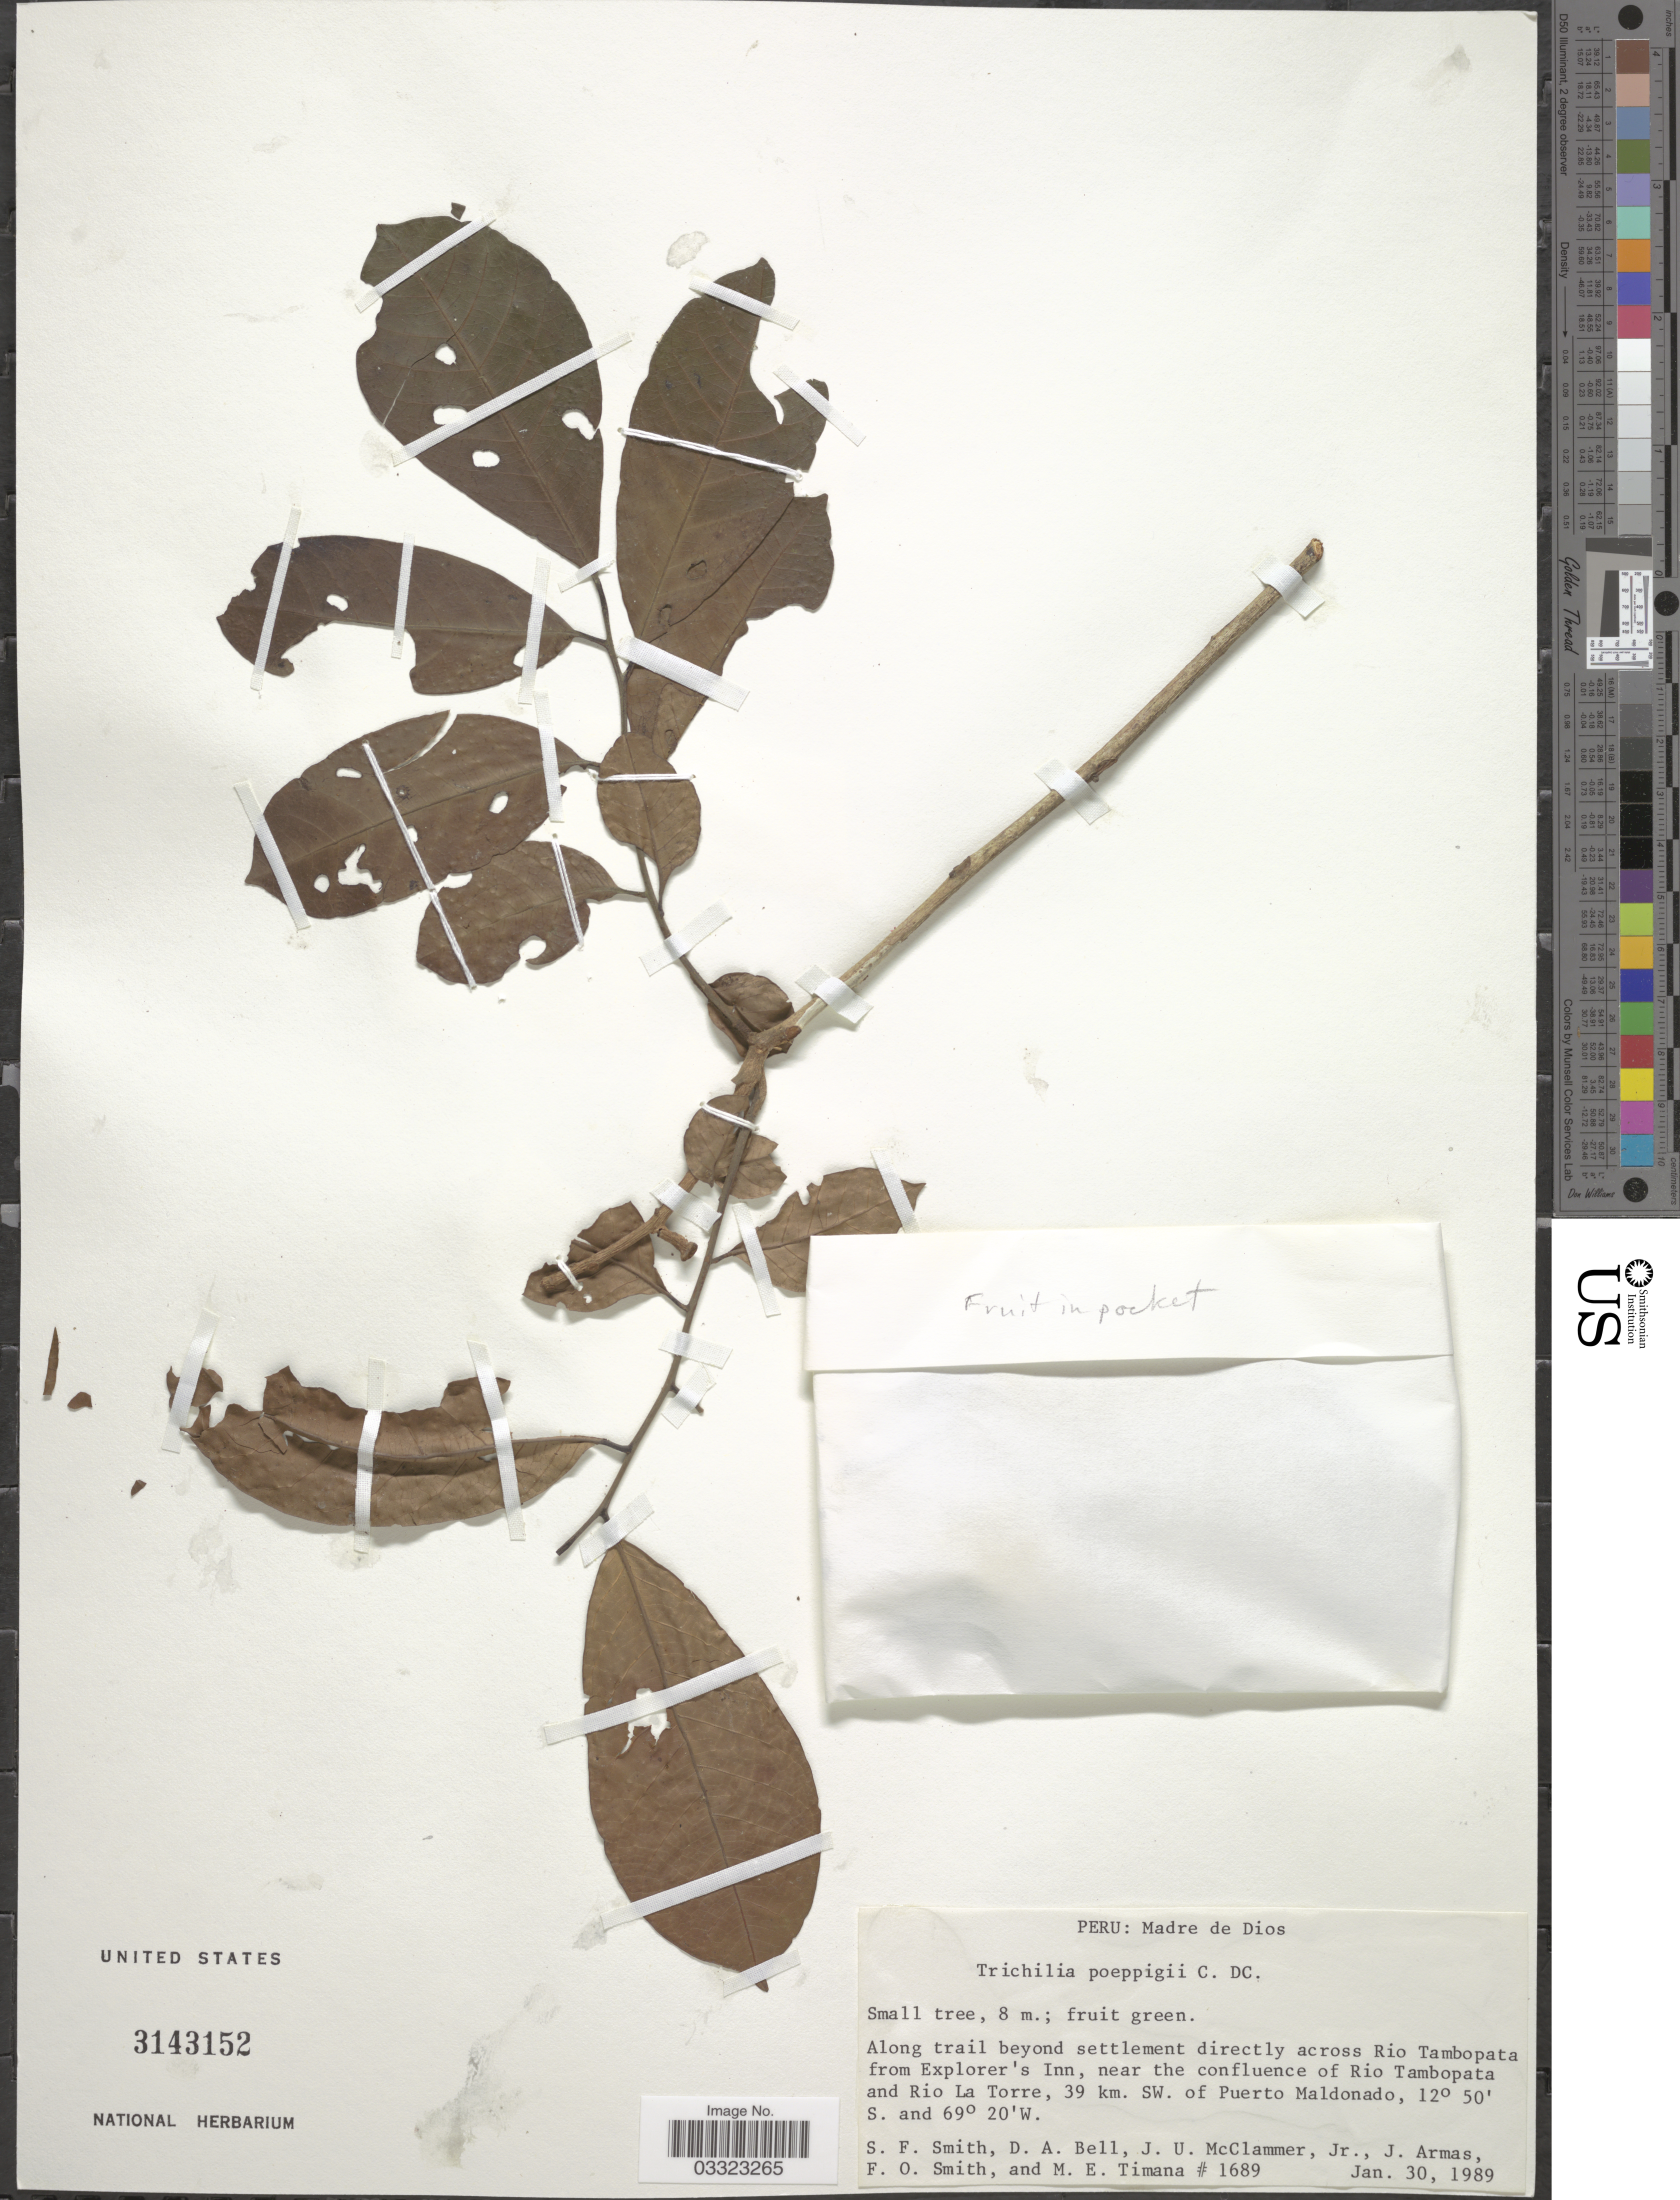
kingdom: Plantae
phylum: Tracheophyta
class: Magnoliopsida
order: Sapindales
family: Meliaceae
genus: Trichilia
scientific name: Trichilia poeppigii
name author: C. DC.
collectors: S.F. Smith, D. A. Bell, J. McClammer Jr. & J. Armas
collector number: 1689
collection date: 1989-01-30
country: Peru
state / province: Madre de Dios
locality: Along trail beyond settlement directly across Rio Tambopata from Explorer's Inn, near the confluence of Rio Tambopata and Rio La Torre, 39 km. SW. of Puerto Maldonado.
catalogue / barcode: US 3143152